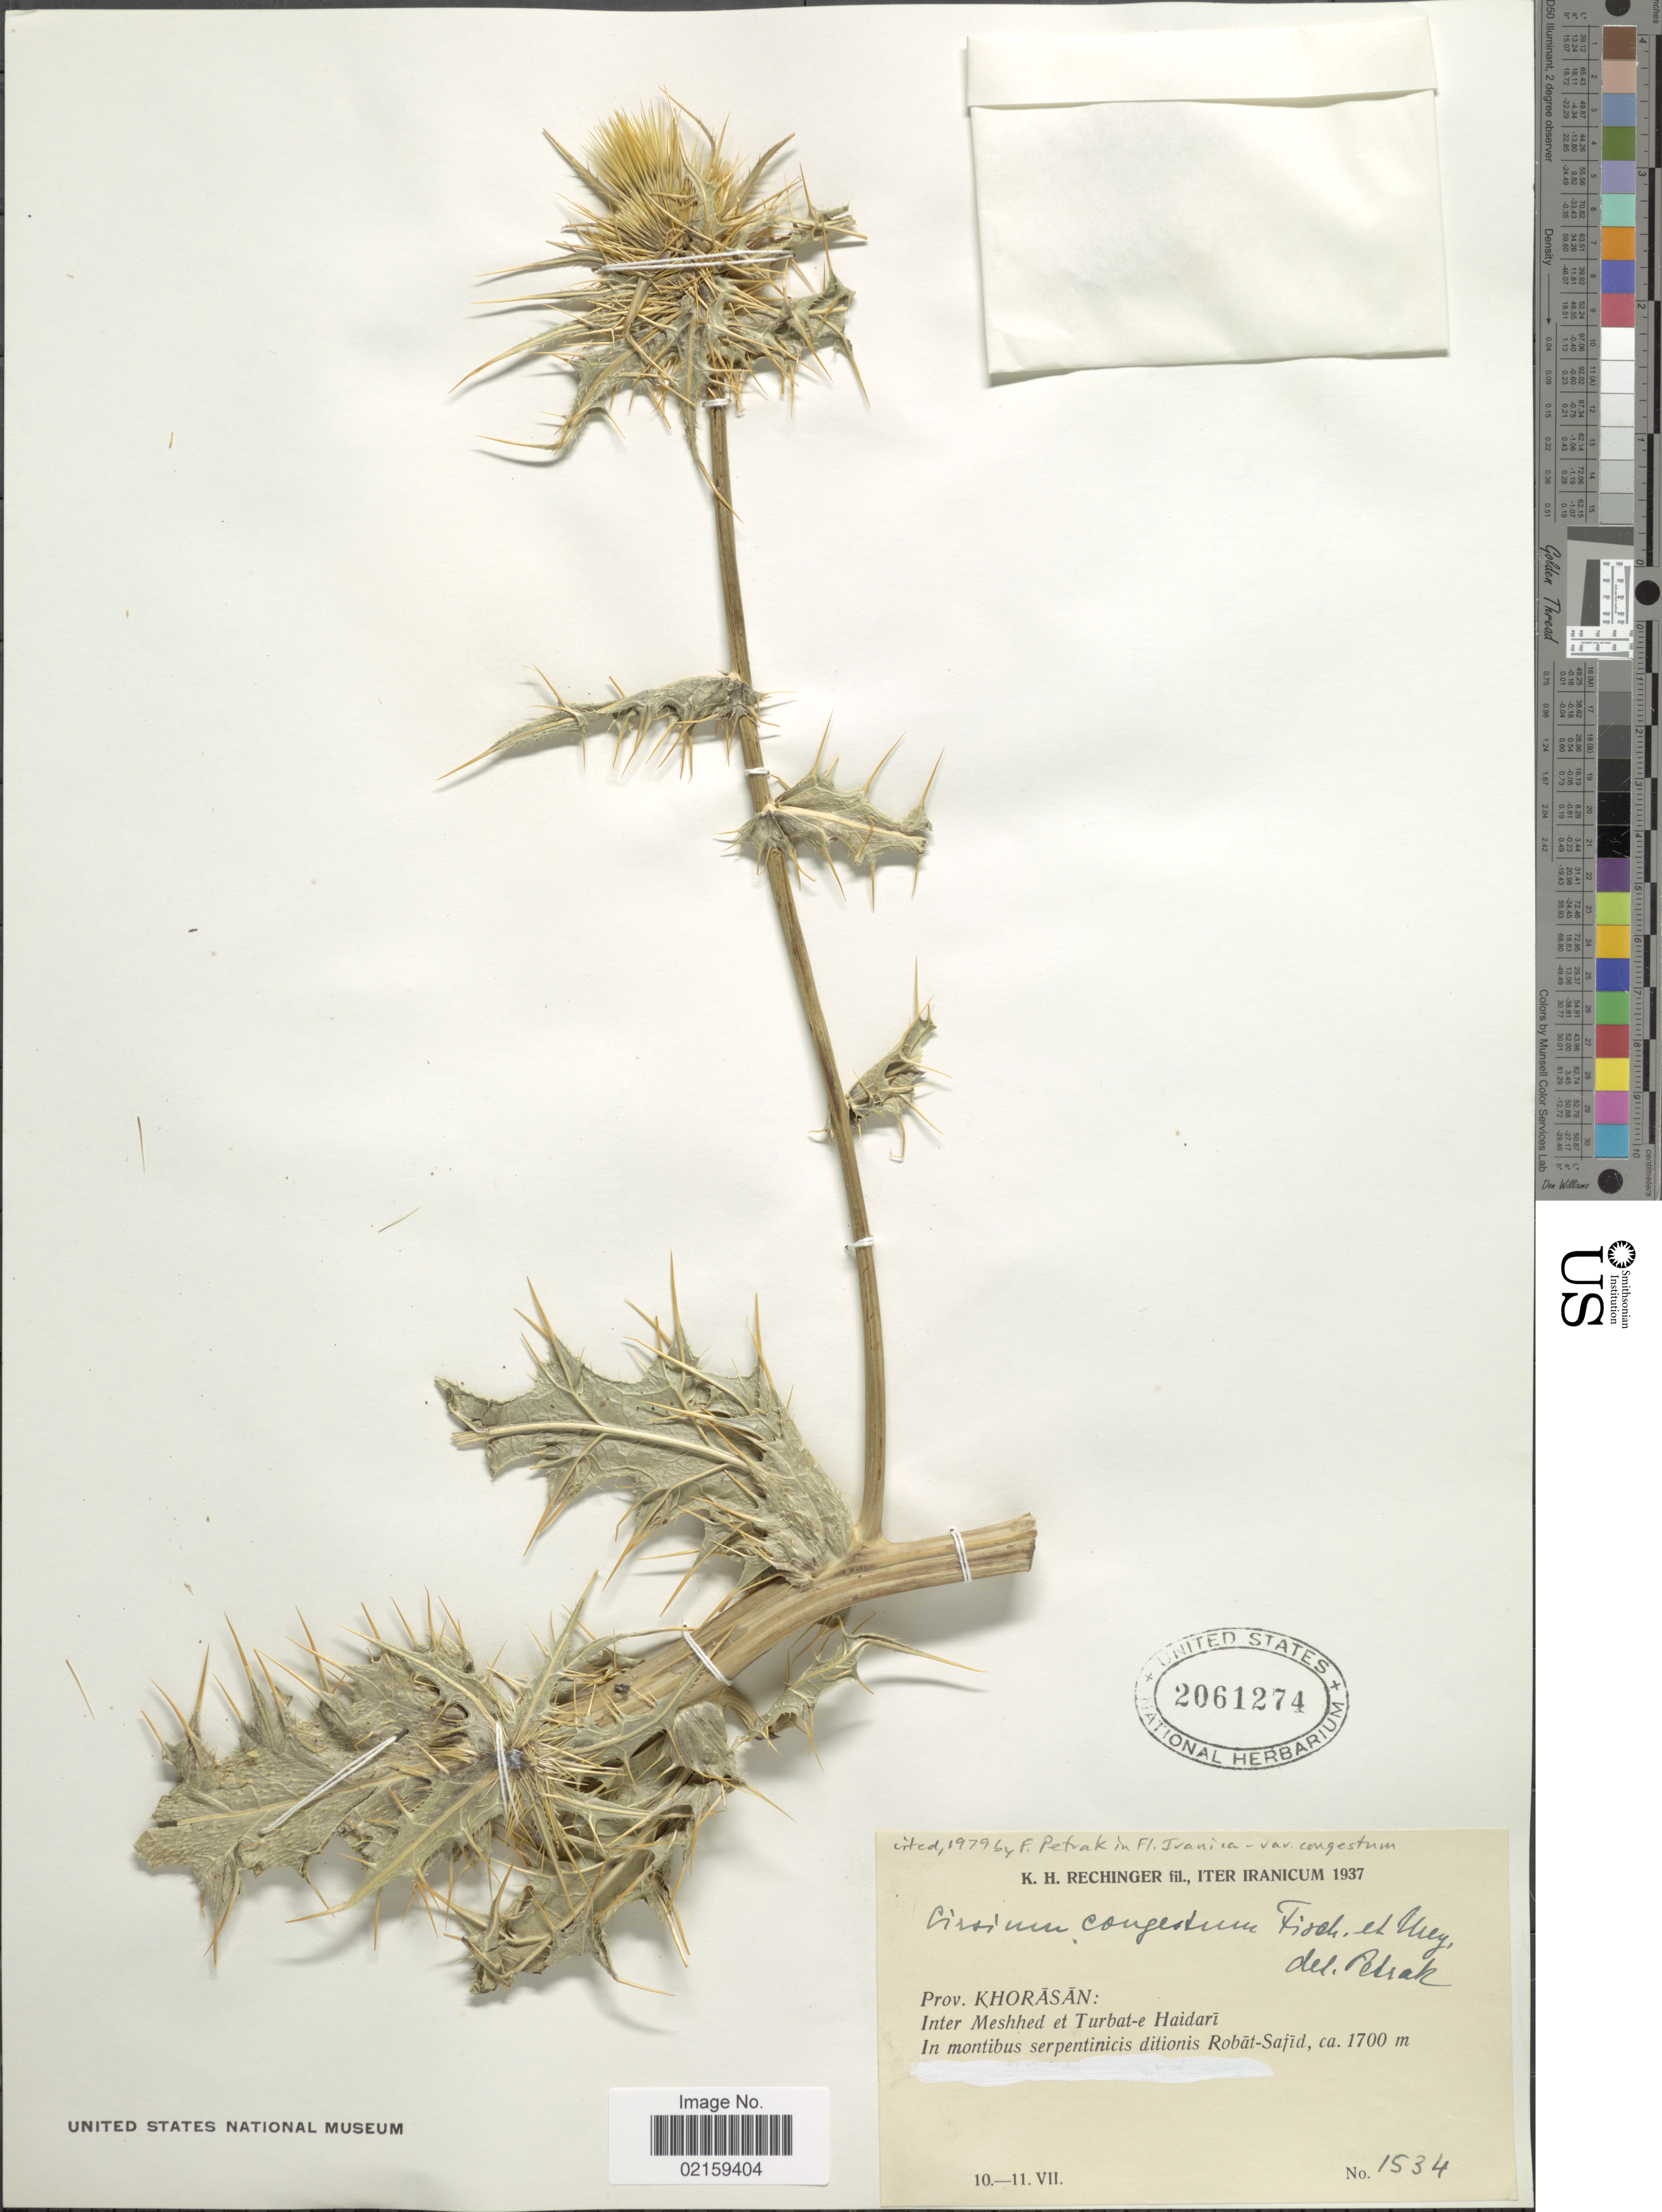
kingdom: Plantae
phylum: Tracheophyta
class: Magnoliopsida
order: Asterales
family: Asteraceae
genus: Cirsium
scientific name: Cirsium sorocephalum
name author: Fisch. & C.A. Mey.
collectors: K. H. Rechinger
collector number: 1534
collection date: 1937-07-10/1937-07-11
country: Iran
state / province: Khorasan [obsolete]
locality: Prov. Khorasan: Inter Messhed et Turbat-e Haidari. In montibus serpentinicis ditionis Robat-Sajid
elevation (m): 1700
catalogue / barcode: US 2061274